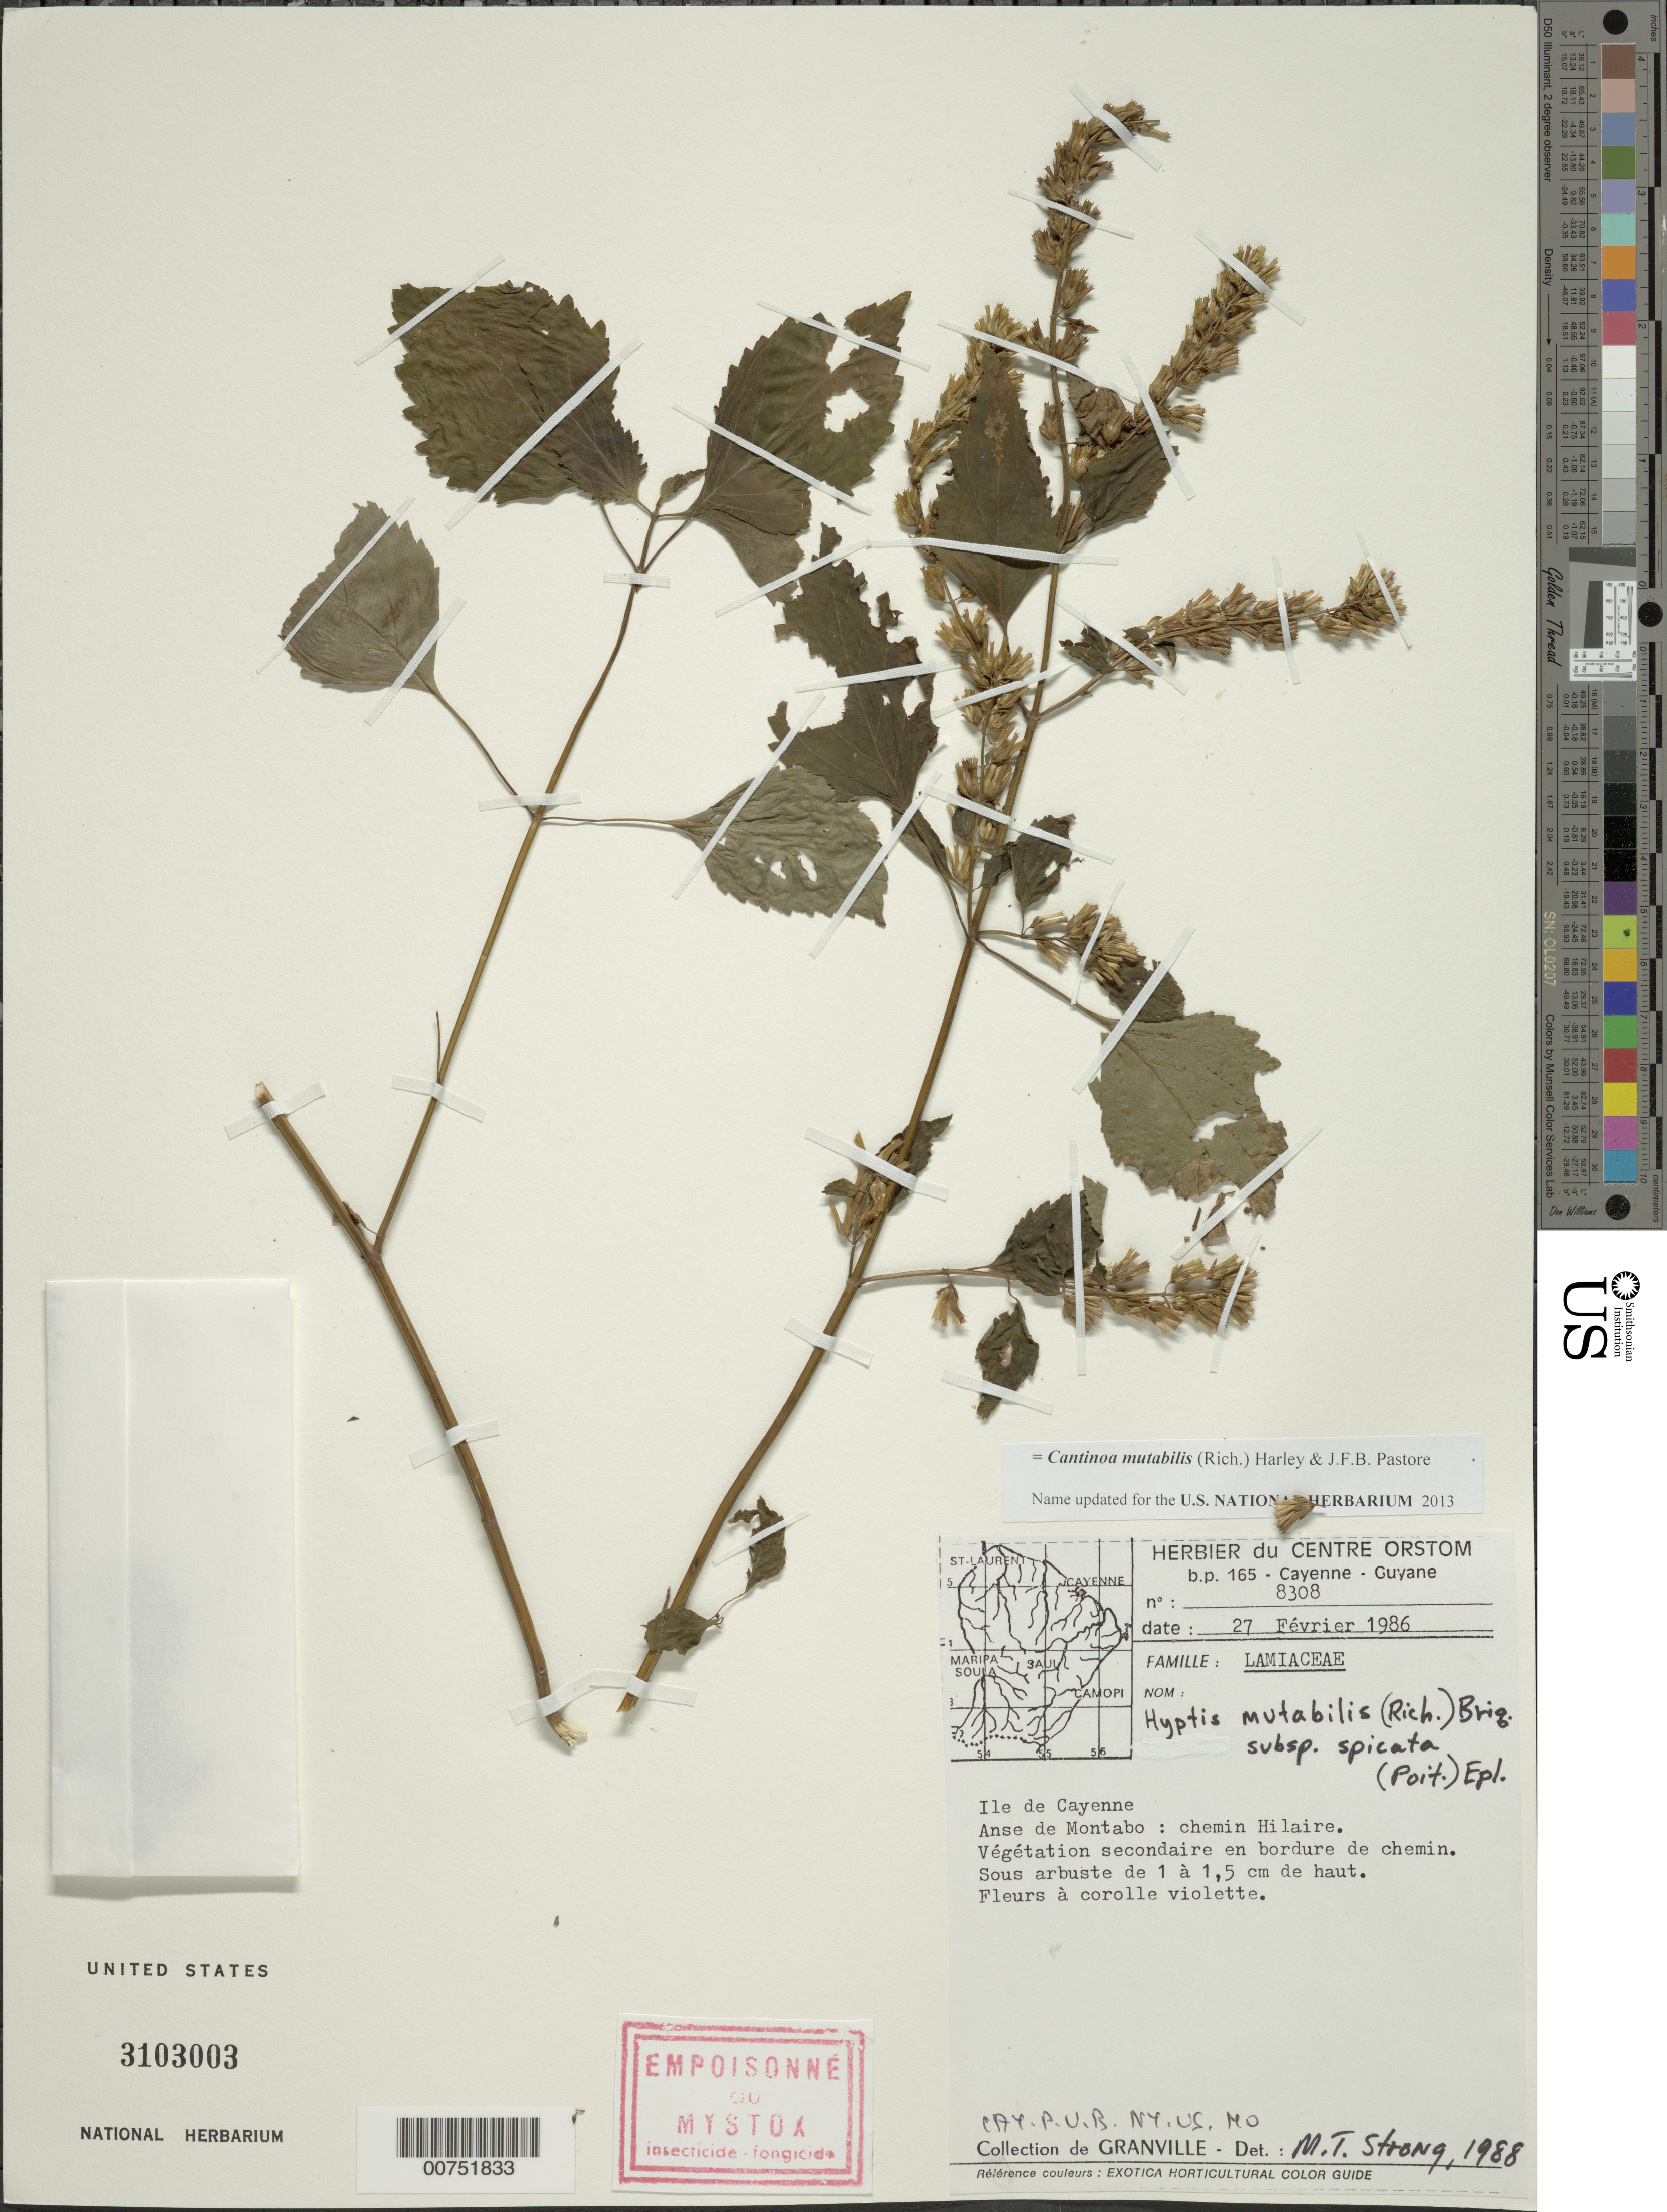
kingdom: Plantae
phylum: Tracheophyta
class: Magnoliopsida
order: Lamiales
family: Lamiaceae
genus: Hyptis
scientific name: Hyptis mutabilis var. spicata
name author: (Poit.) Briq.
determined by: Strong, M. T., (US), Smithsonian Institution - National Museum of Natural History (UNITED STATES)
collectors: J.-J. de Granville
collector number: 8308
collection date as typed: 27-Feb-86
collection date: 1986-02-27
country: French Guiana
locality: Ile de Cayenne, Anse de Montabo, chemin Hilaire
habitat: Végétation secondaire en bordure de chemin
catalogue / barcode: US 3103003